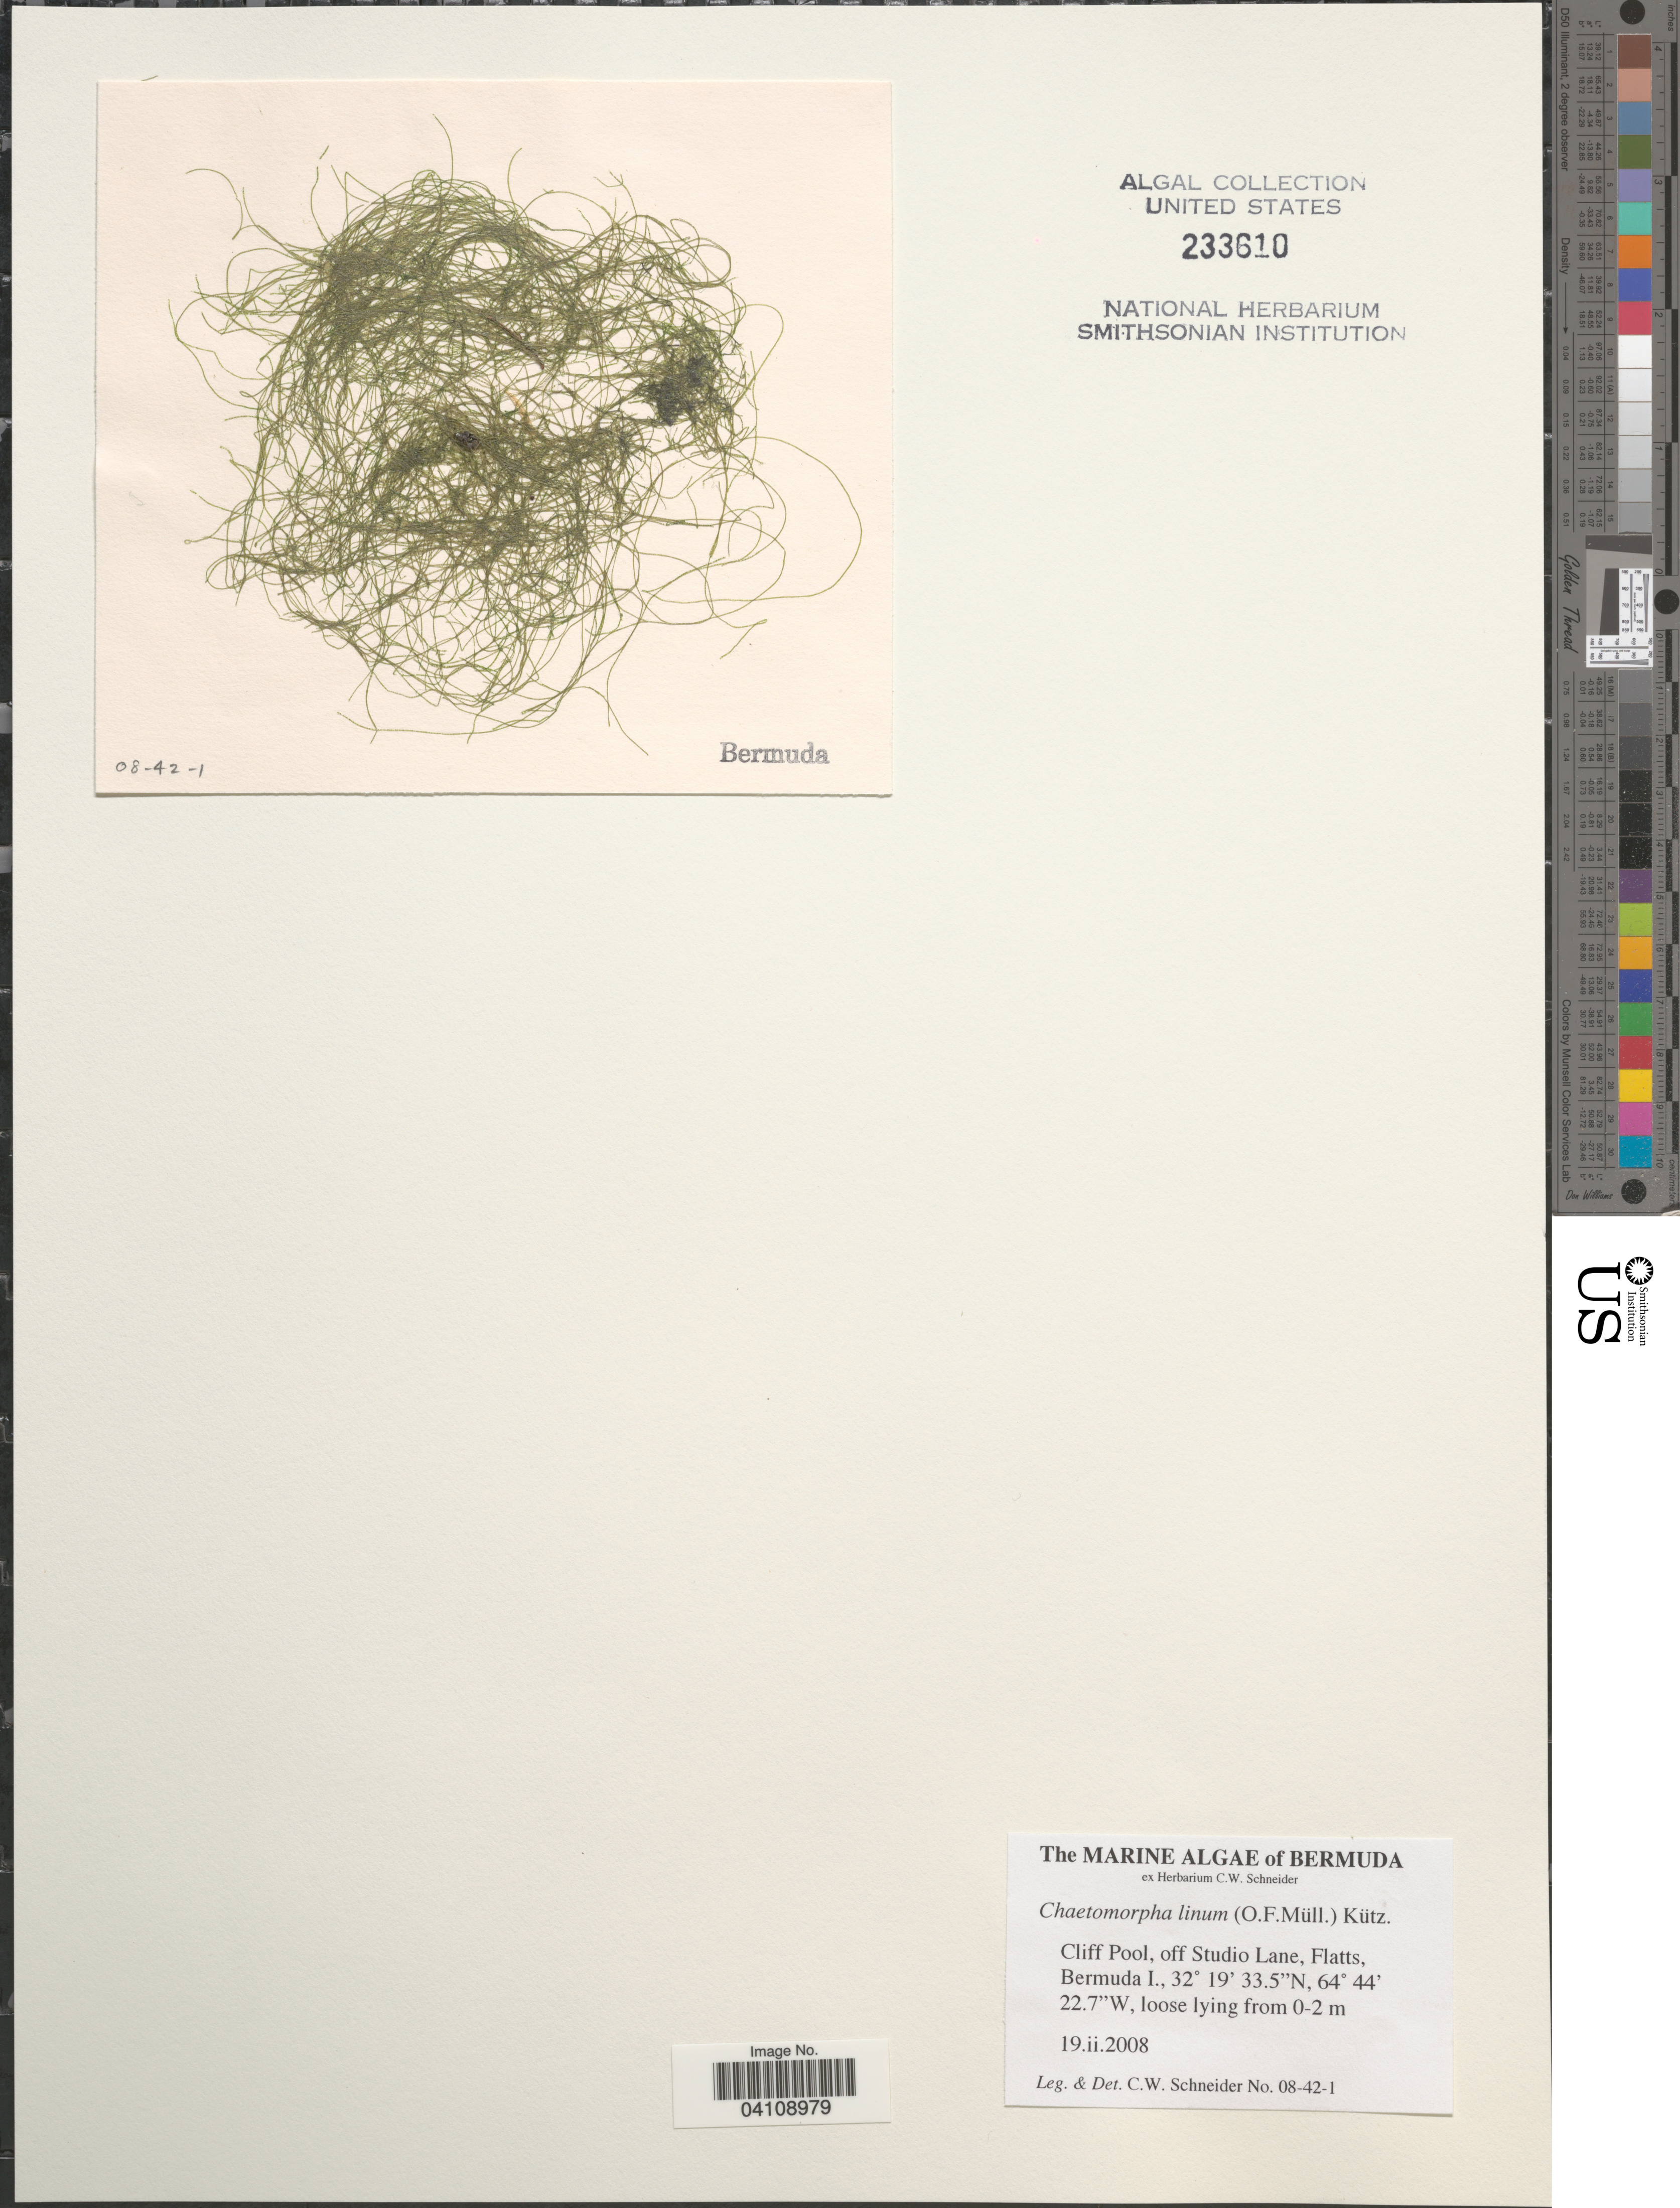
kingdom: Plantae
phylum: Chlorophyta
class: Ulvophyceae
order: Cladophorales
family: Cladophoraceae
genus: Chaetomorpha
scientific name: Chaetomorpha linum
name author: (O.F. Muell.) Kütz.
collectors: C. W.Schneider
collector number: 08-42-1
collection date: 2008-02-19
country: Bermuda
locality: Cliff Pool, off Studio Lane, Flatts, Bermuda I.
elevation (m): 0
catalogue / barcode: US 233610